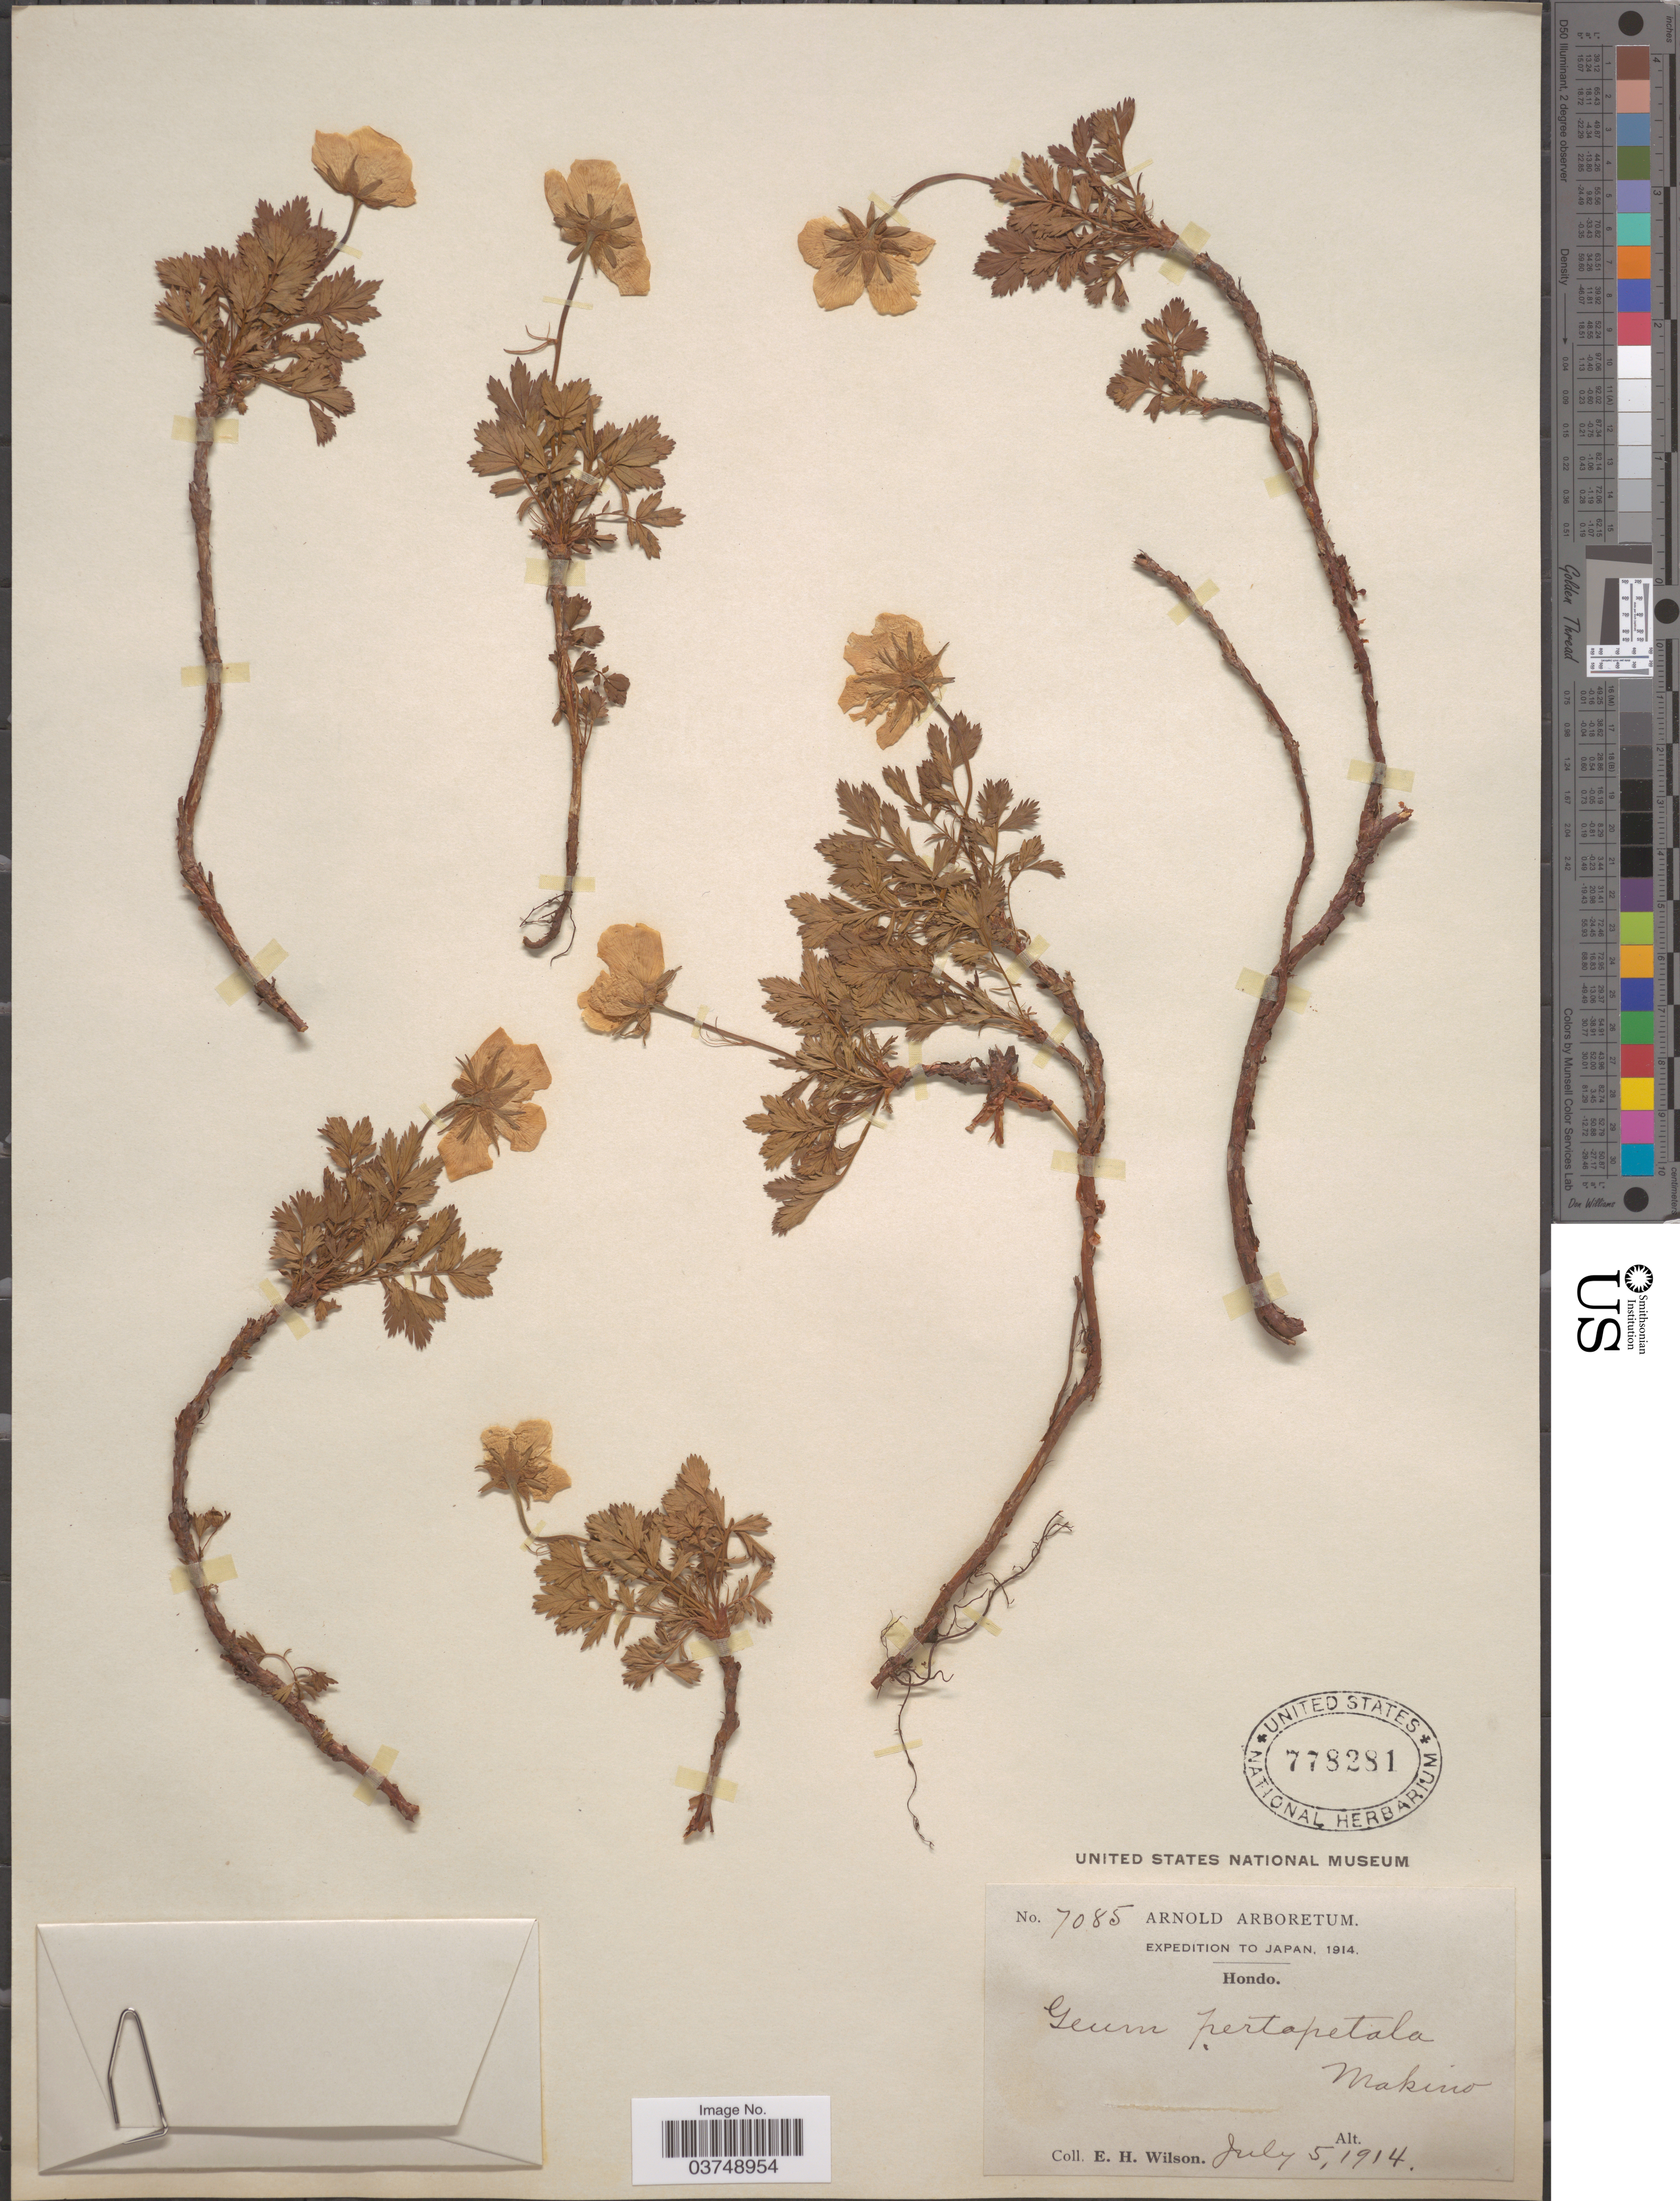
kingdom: Plantae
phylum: Tracheophyta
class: Magnoliopsida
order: Rosales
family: Rosaceae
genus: Sieversia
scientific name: Sieversia pentapetala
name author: (L.) Greene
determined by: Strong, Mark T., (BOT), Smithsonian Institution - National Museum of Natural History (UNITED STATES)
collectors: E. Wilson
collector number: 7085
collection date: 1914-07-05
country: Japan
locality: Hondo. Makino [unsure placement]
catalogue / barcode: US 778281